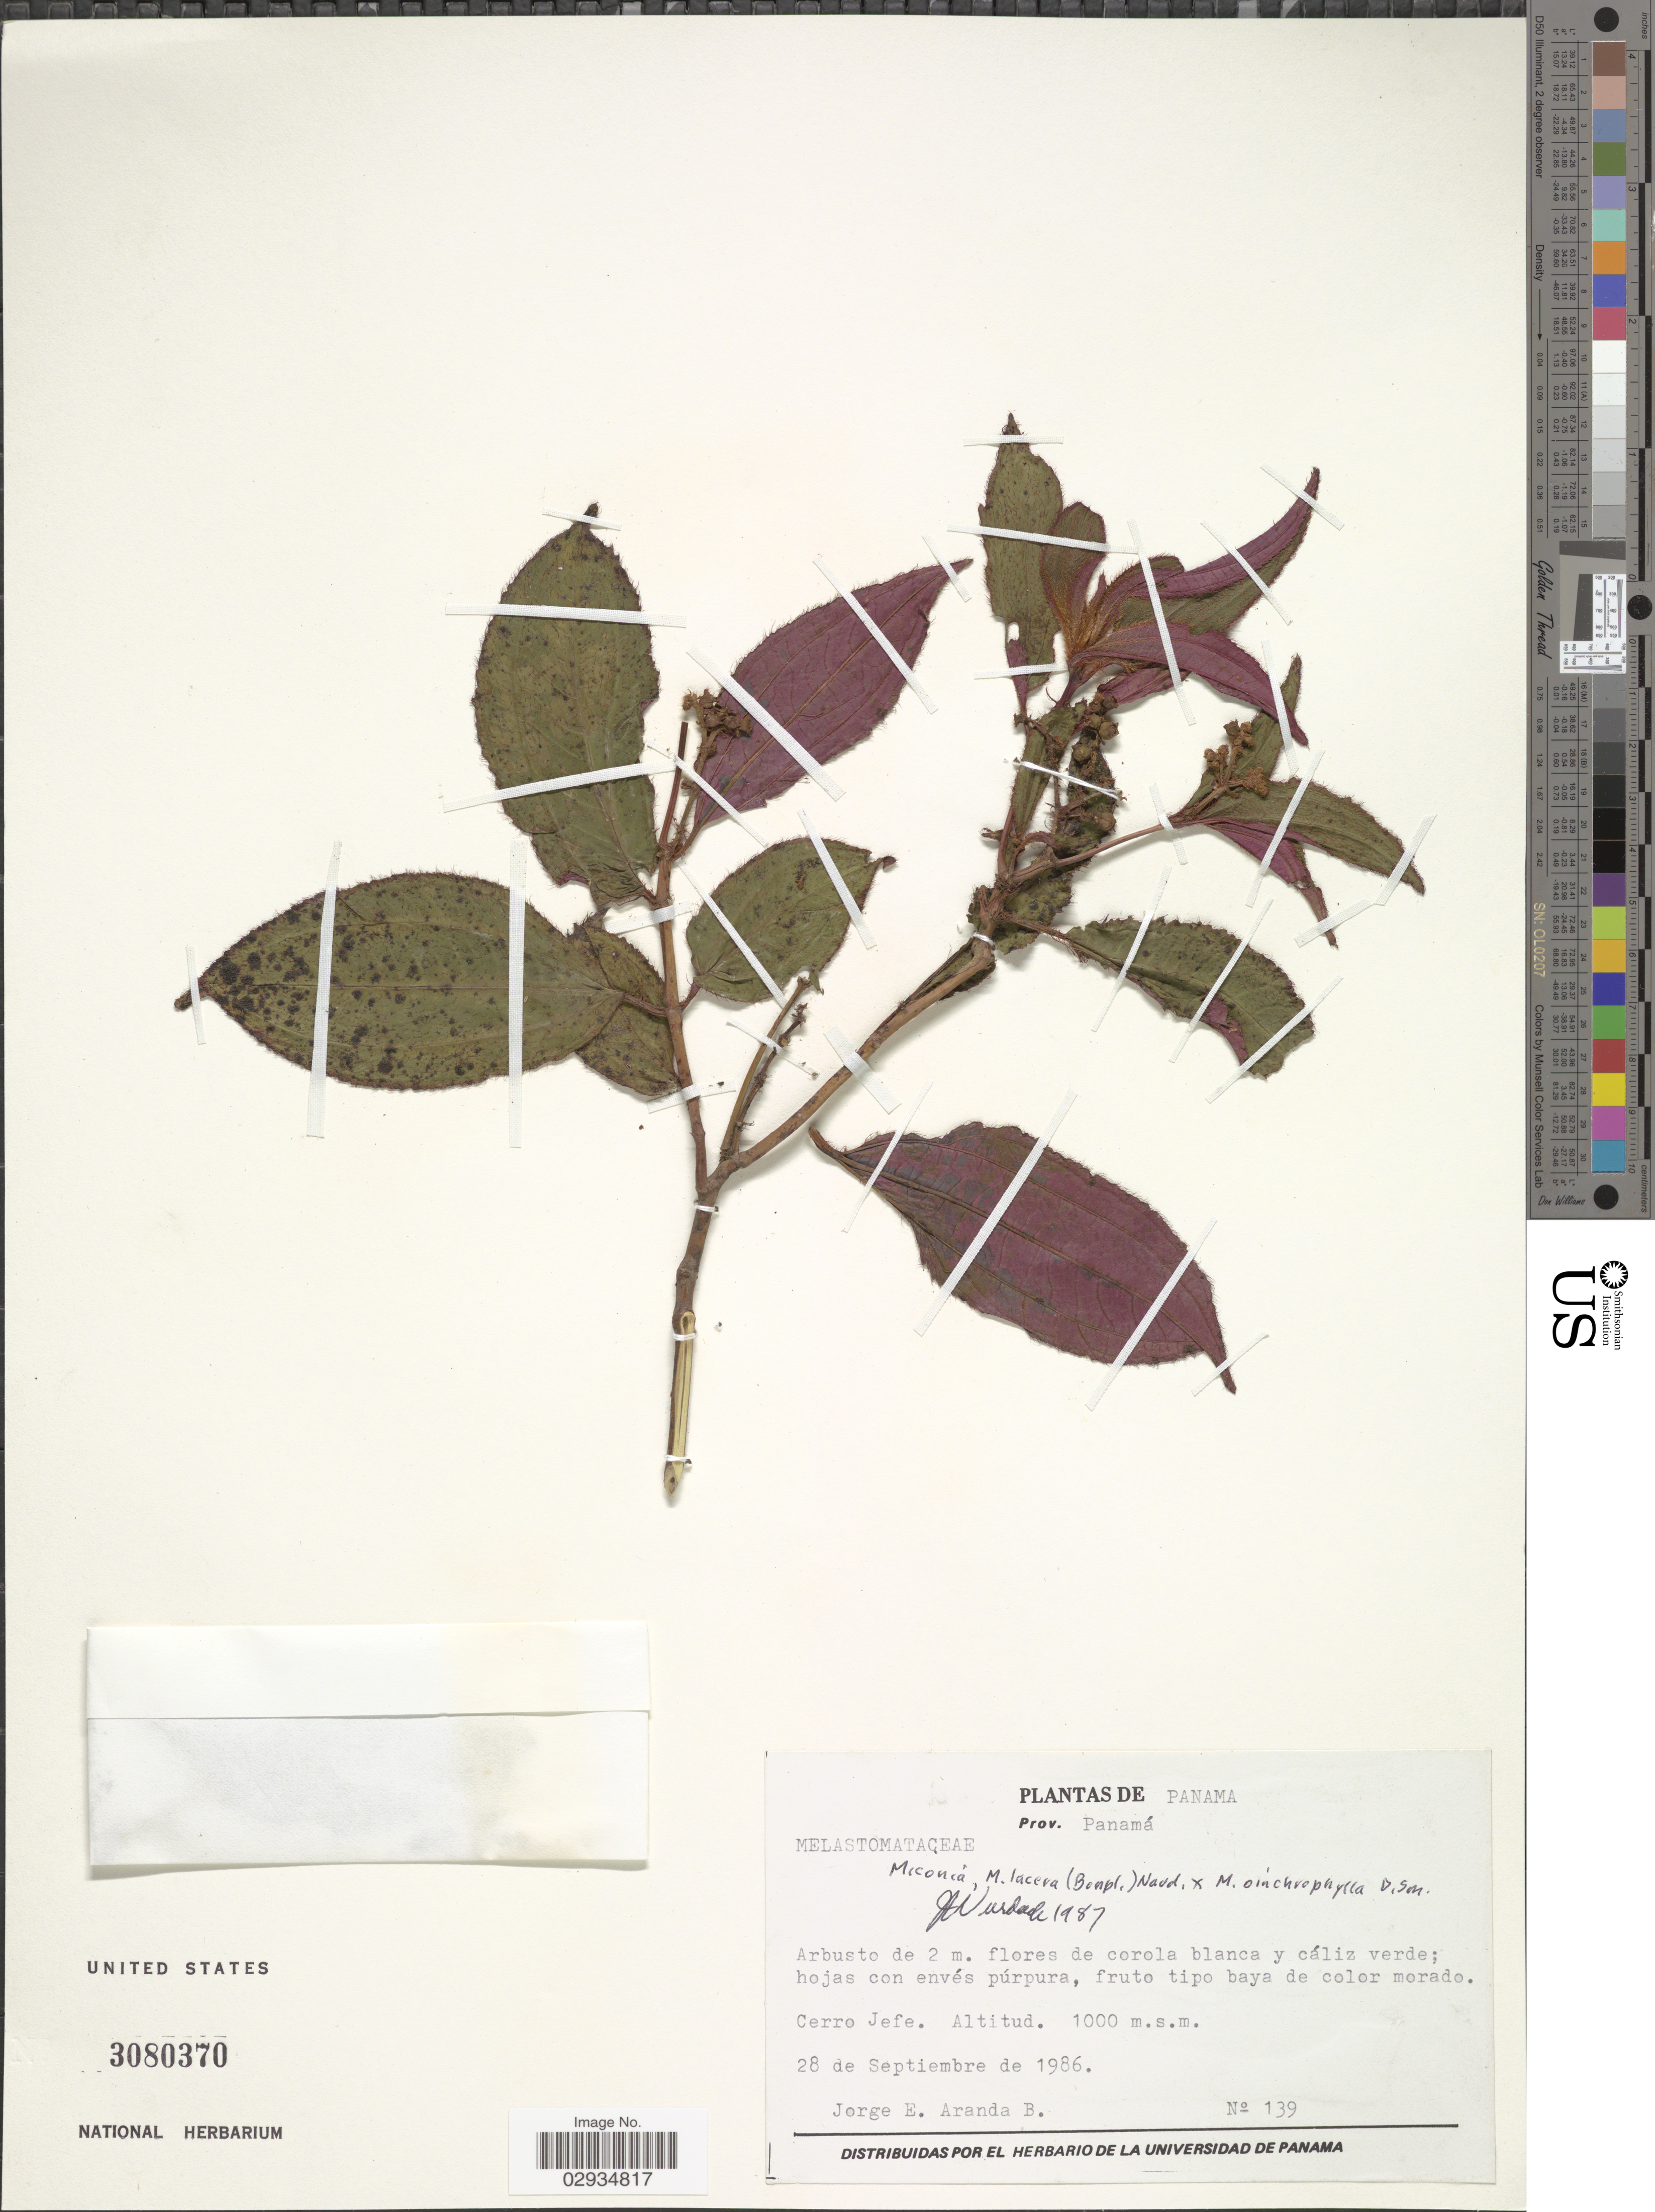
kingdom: Plantae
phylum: Tracheophyta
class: Magnoliopsida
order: Myrtales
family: Melastomataceae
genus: Miconia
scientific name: Miconia lacera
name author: (Bonpl.) Naudin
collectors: J. Aranda B.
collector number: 139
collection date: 1986-09-28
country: Panama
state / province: Panamá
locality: Cerro Jefe.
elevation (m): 1000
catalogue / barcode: US 3080370